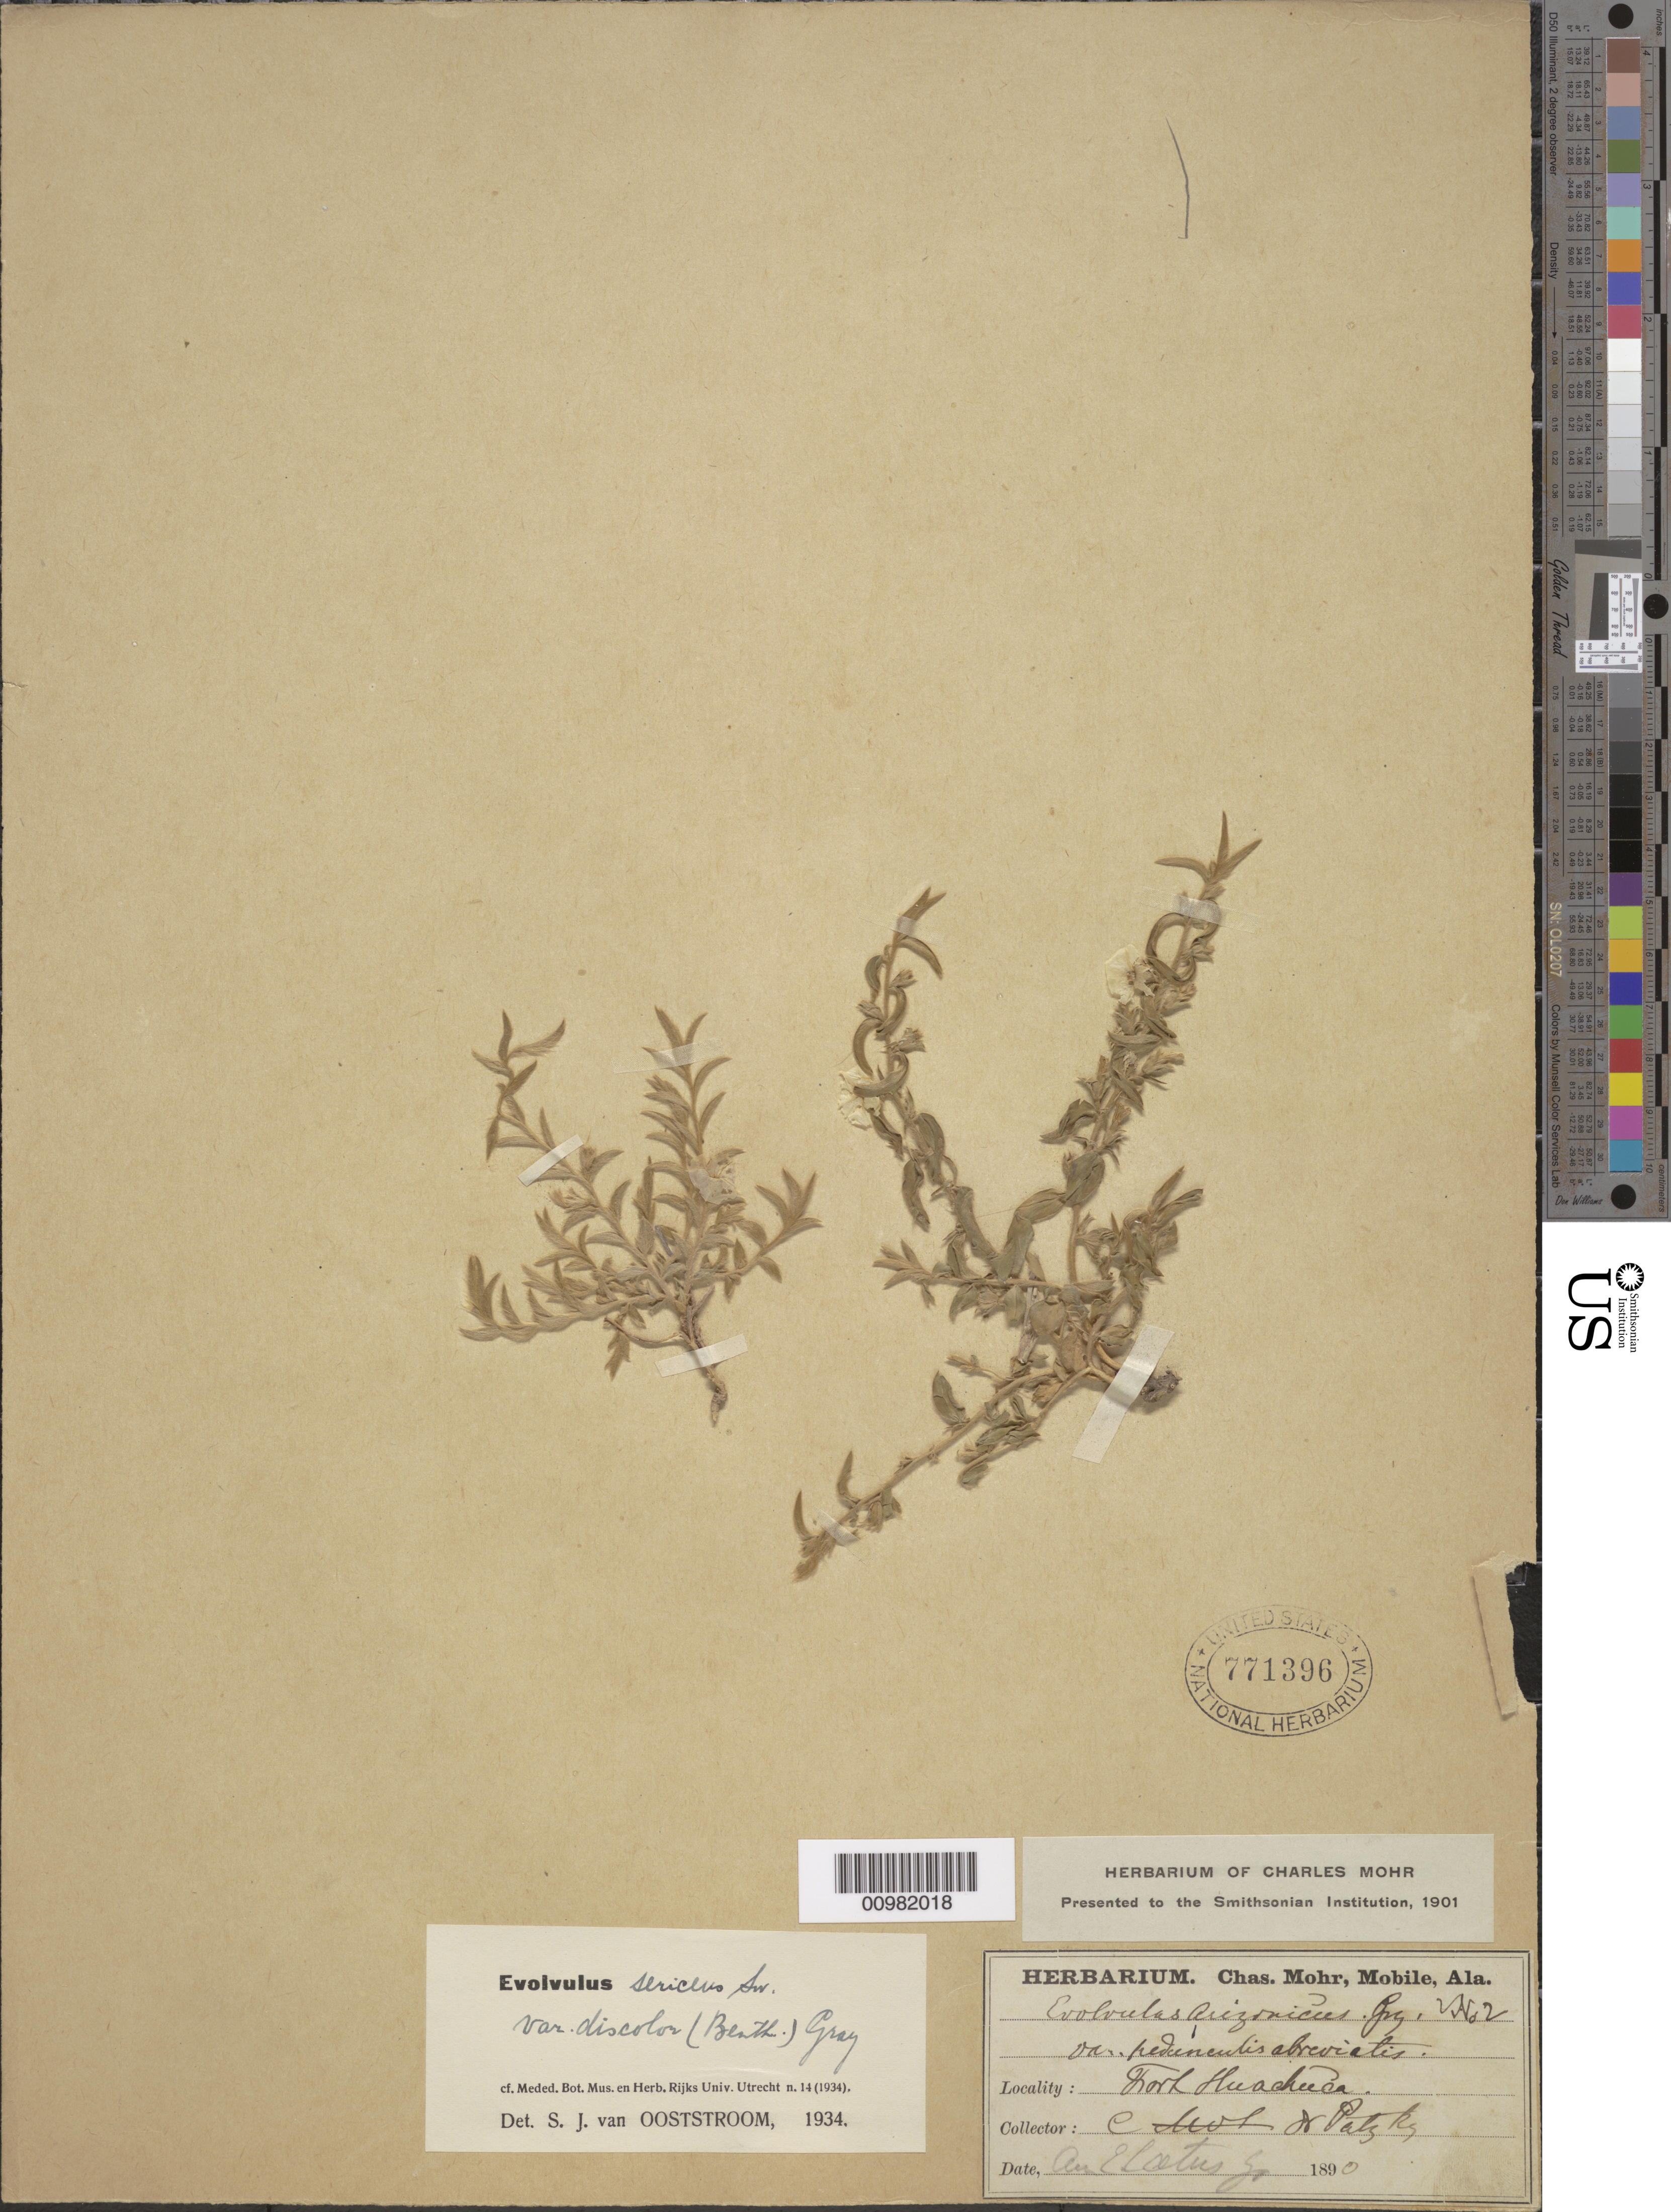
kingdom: Plantae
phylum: Tracheophyta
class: Magnoliopsida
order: Solanales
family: Convolvulaceae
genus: Evolvulus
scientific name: Evolvulus sericeus var. discolor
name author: (Benth.) A. Gray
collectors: -. Patzky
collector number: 2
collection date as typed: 1890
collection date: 1890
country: United States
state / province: Arizona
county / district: Cochise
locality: Fort Huachuca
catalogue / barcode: US 771396